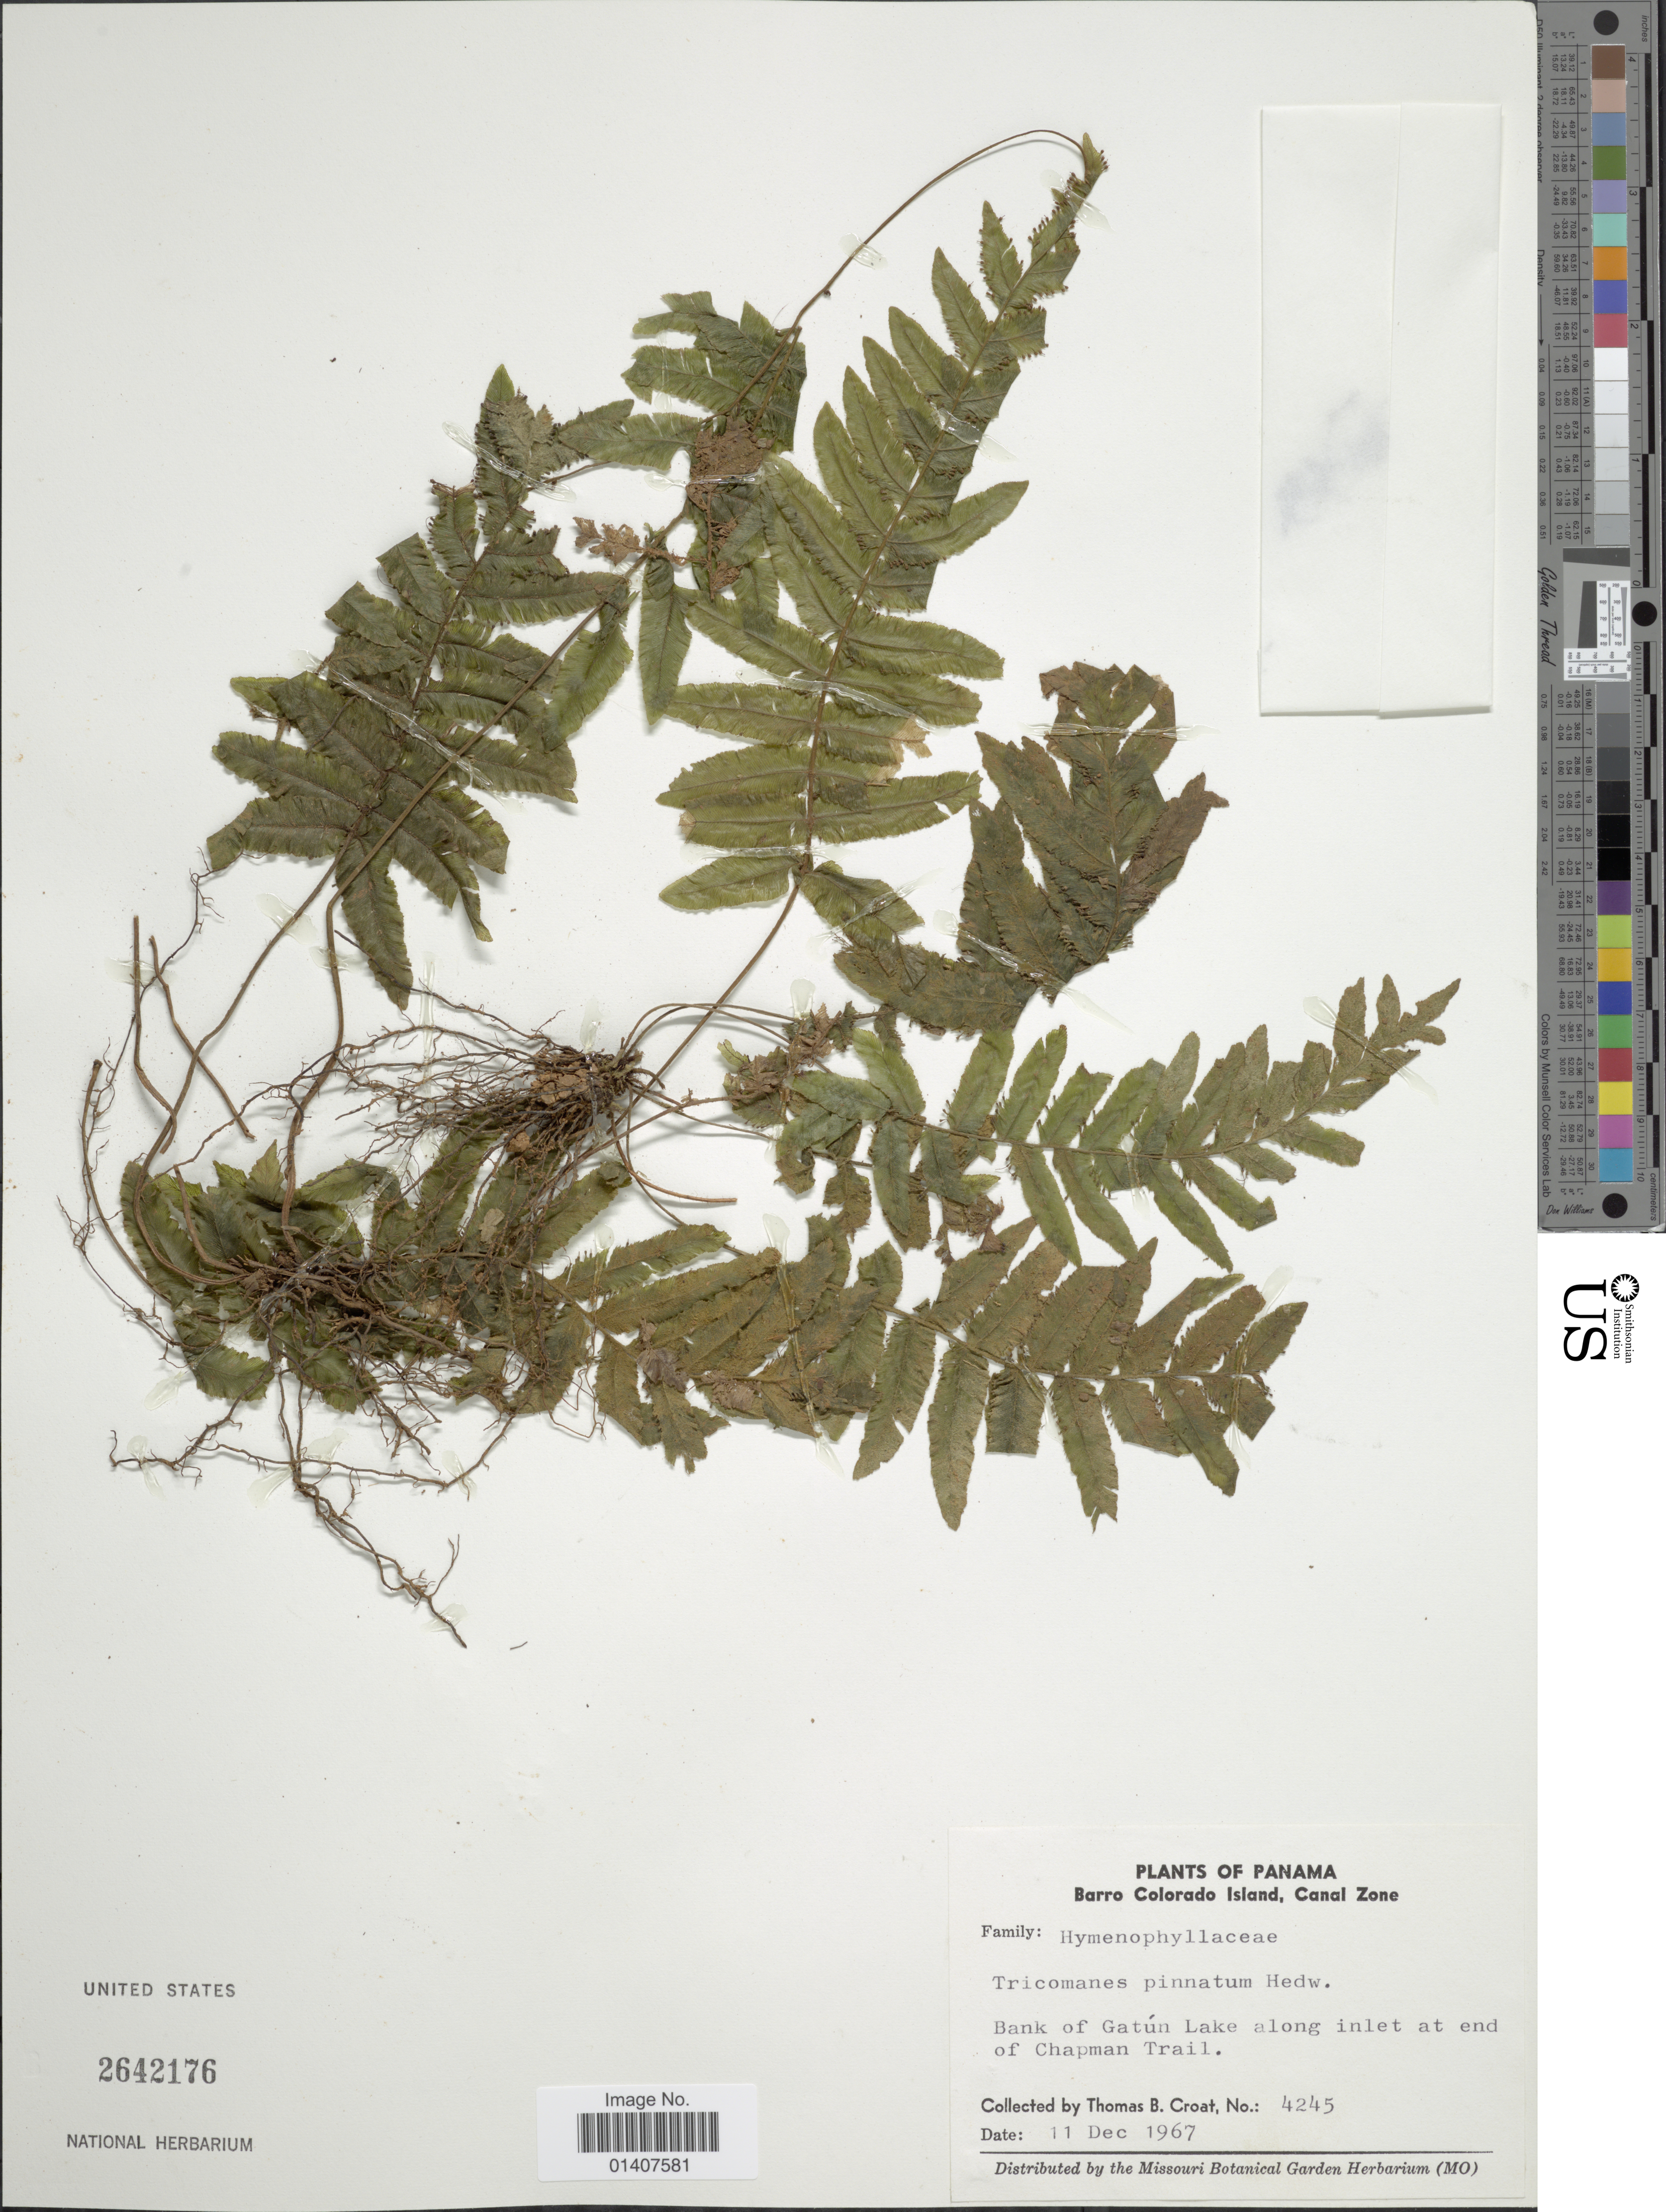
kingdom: Plantae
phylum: Tracheophyta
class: Polypodiopsida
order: Hymenophyllales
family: Hymenophyllaceae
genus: Trichomanes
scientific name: Trichomanes pinnatum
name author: Hedw.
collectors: T. B. Croat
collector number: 4245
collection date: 1967-12-11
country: Panama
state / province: Panamá Oeste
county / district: Canal Zone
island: Barro Colorado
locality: Barro Colorado Island, Canal Zone, bank of Gatún Lake Along inlet at end of Chapman Trail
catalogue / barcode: US 2642176